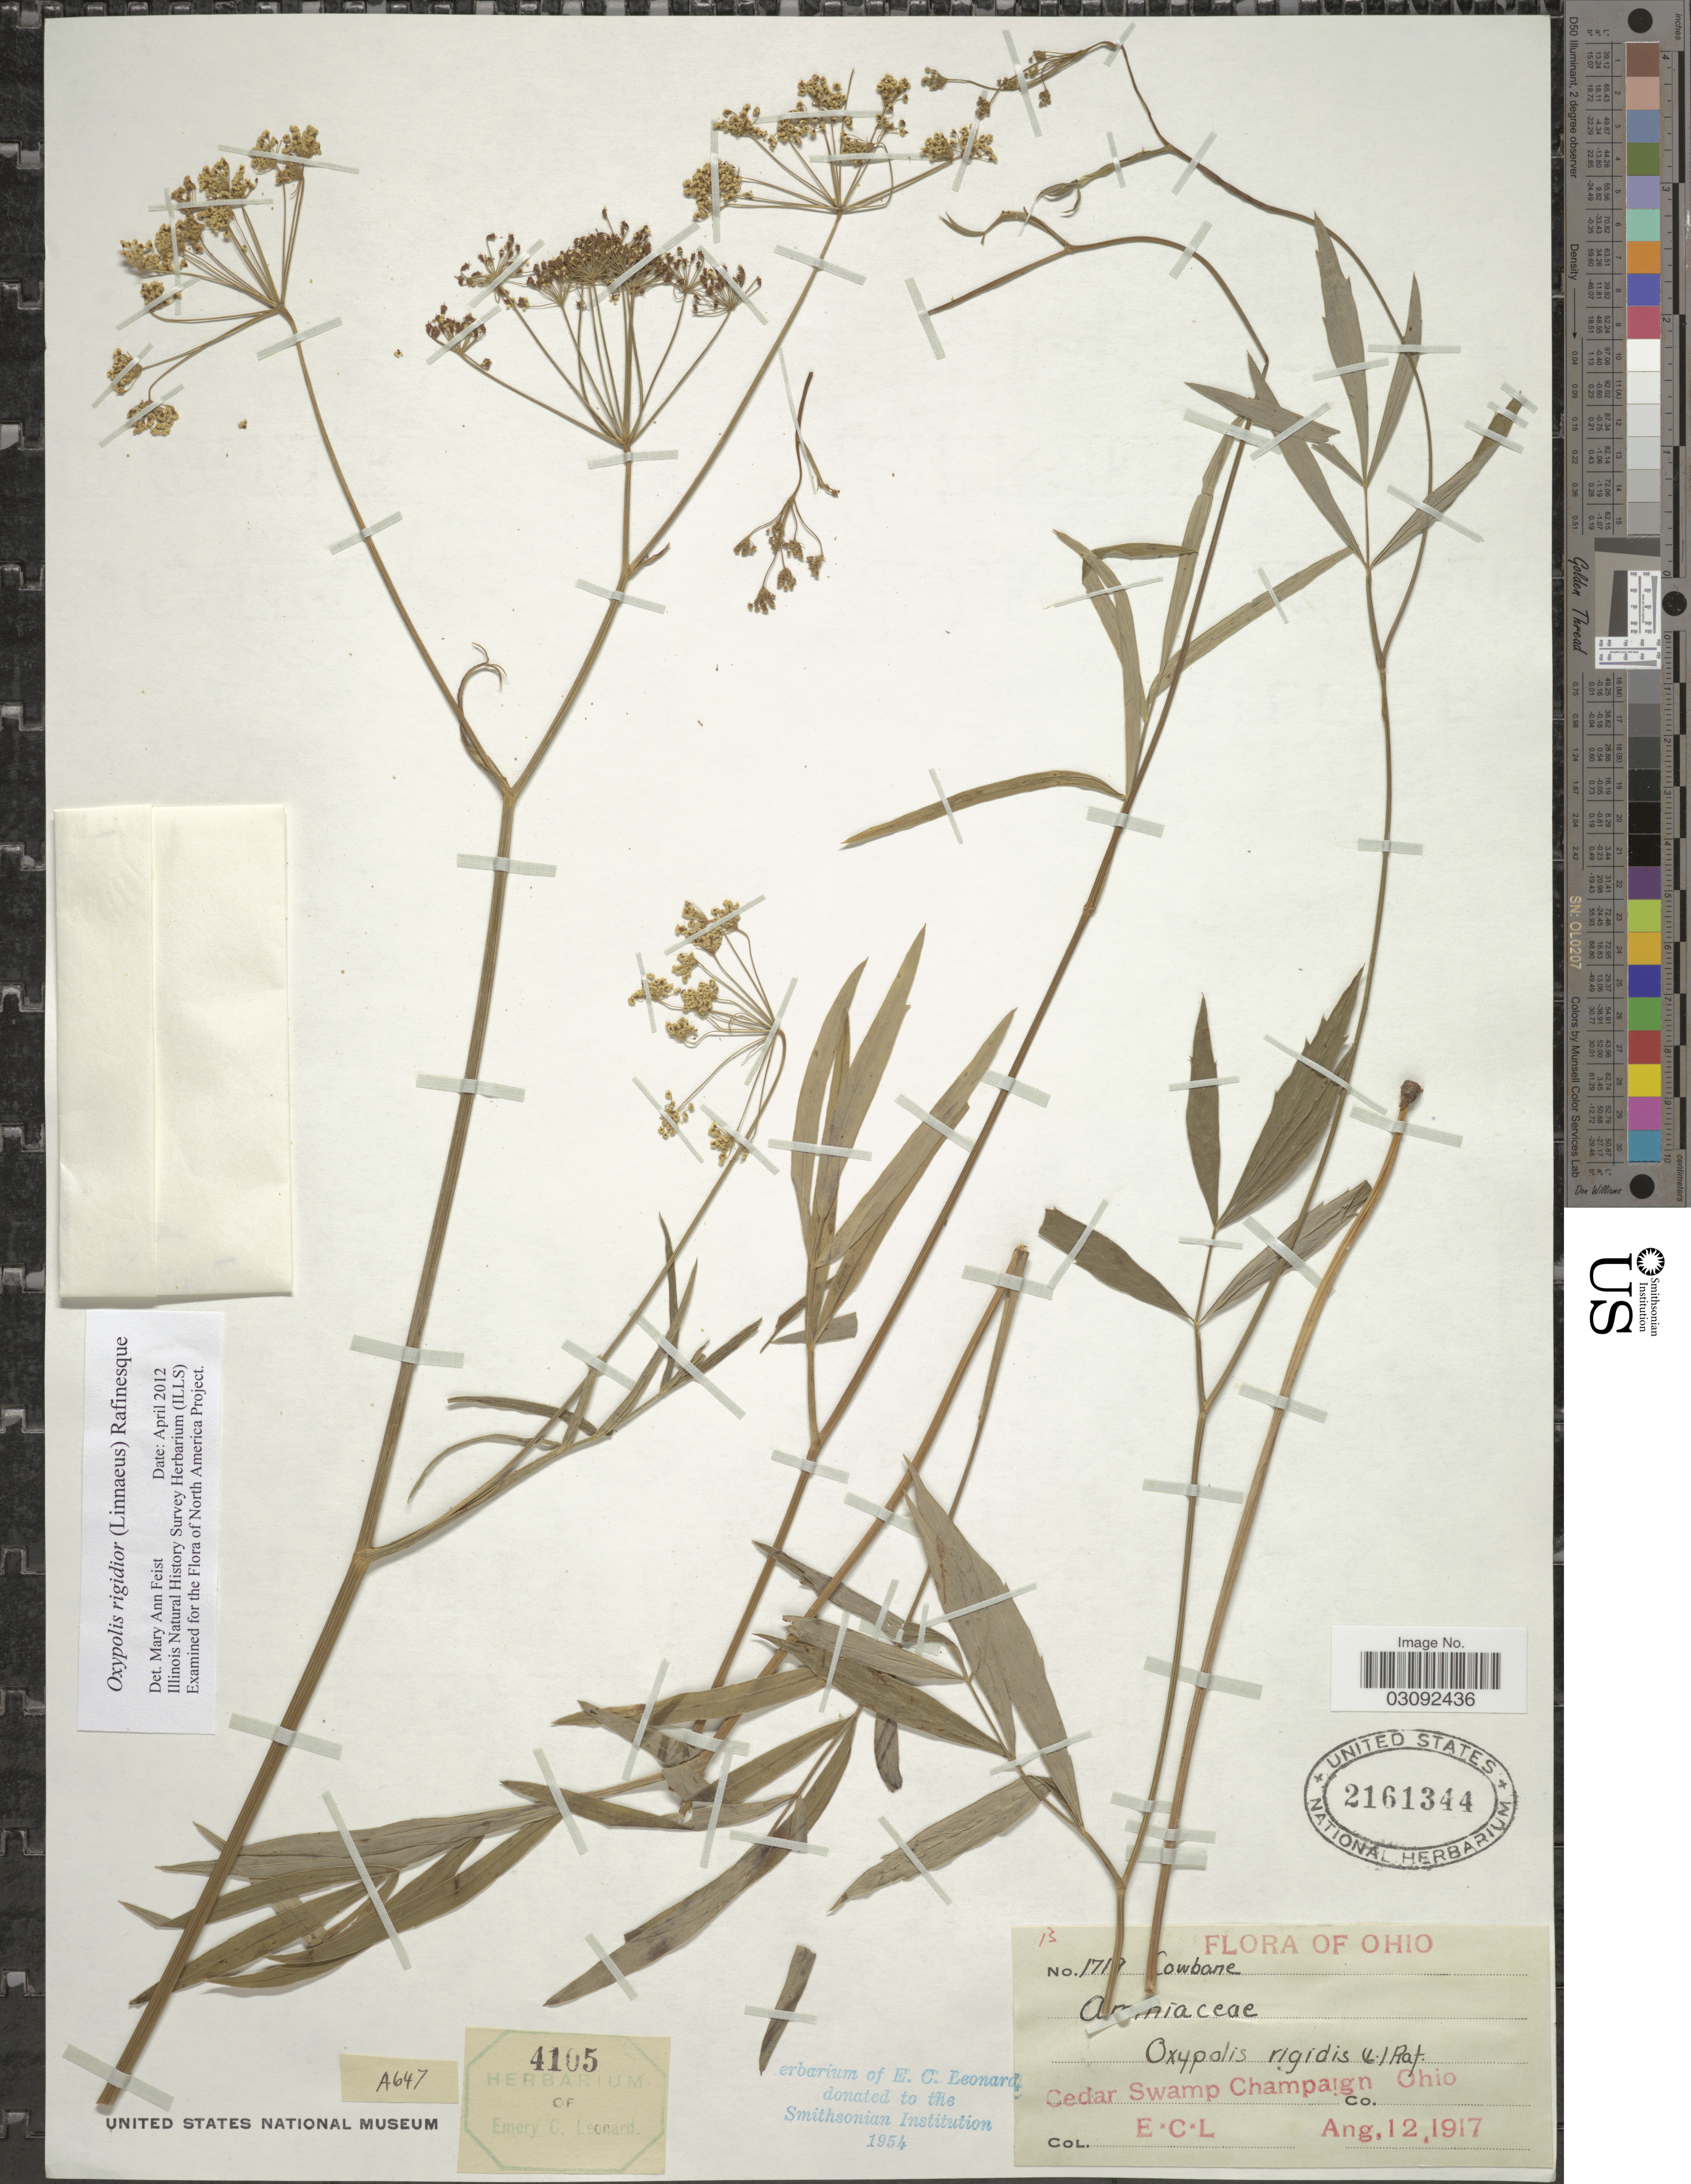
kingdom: Plantae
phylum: Tracheophyta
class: Magnoliopsida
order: Apiales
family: Apiaceae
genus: Oxypolis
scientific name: Oxypolis rigidior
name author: (L.) Raf.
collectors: E. C. Leonard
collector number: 13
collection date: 1917-08-12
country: United States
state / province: Ohio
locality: Cedar Swamp Champaign Co.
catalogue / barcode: US 2161344